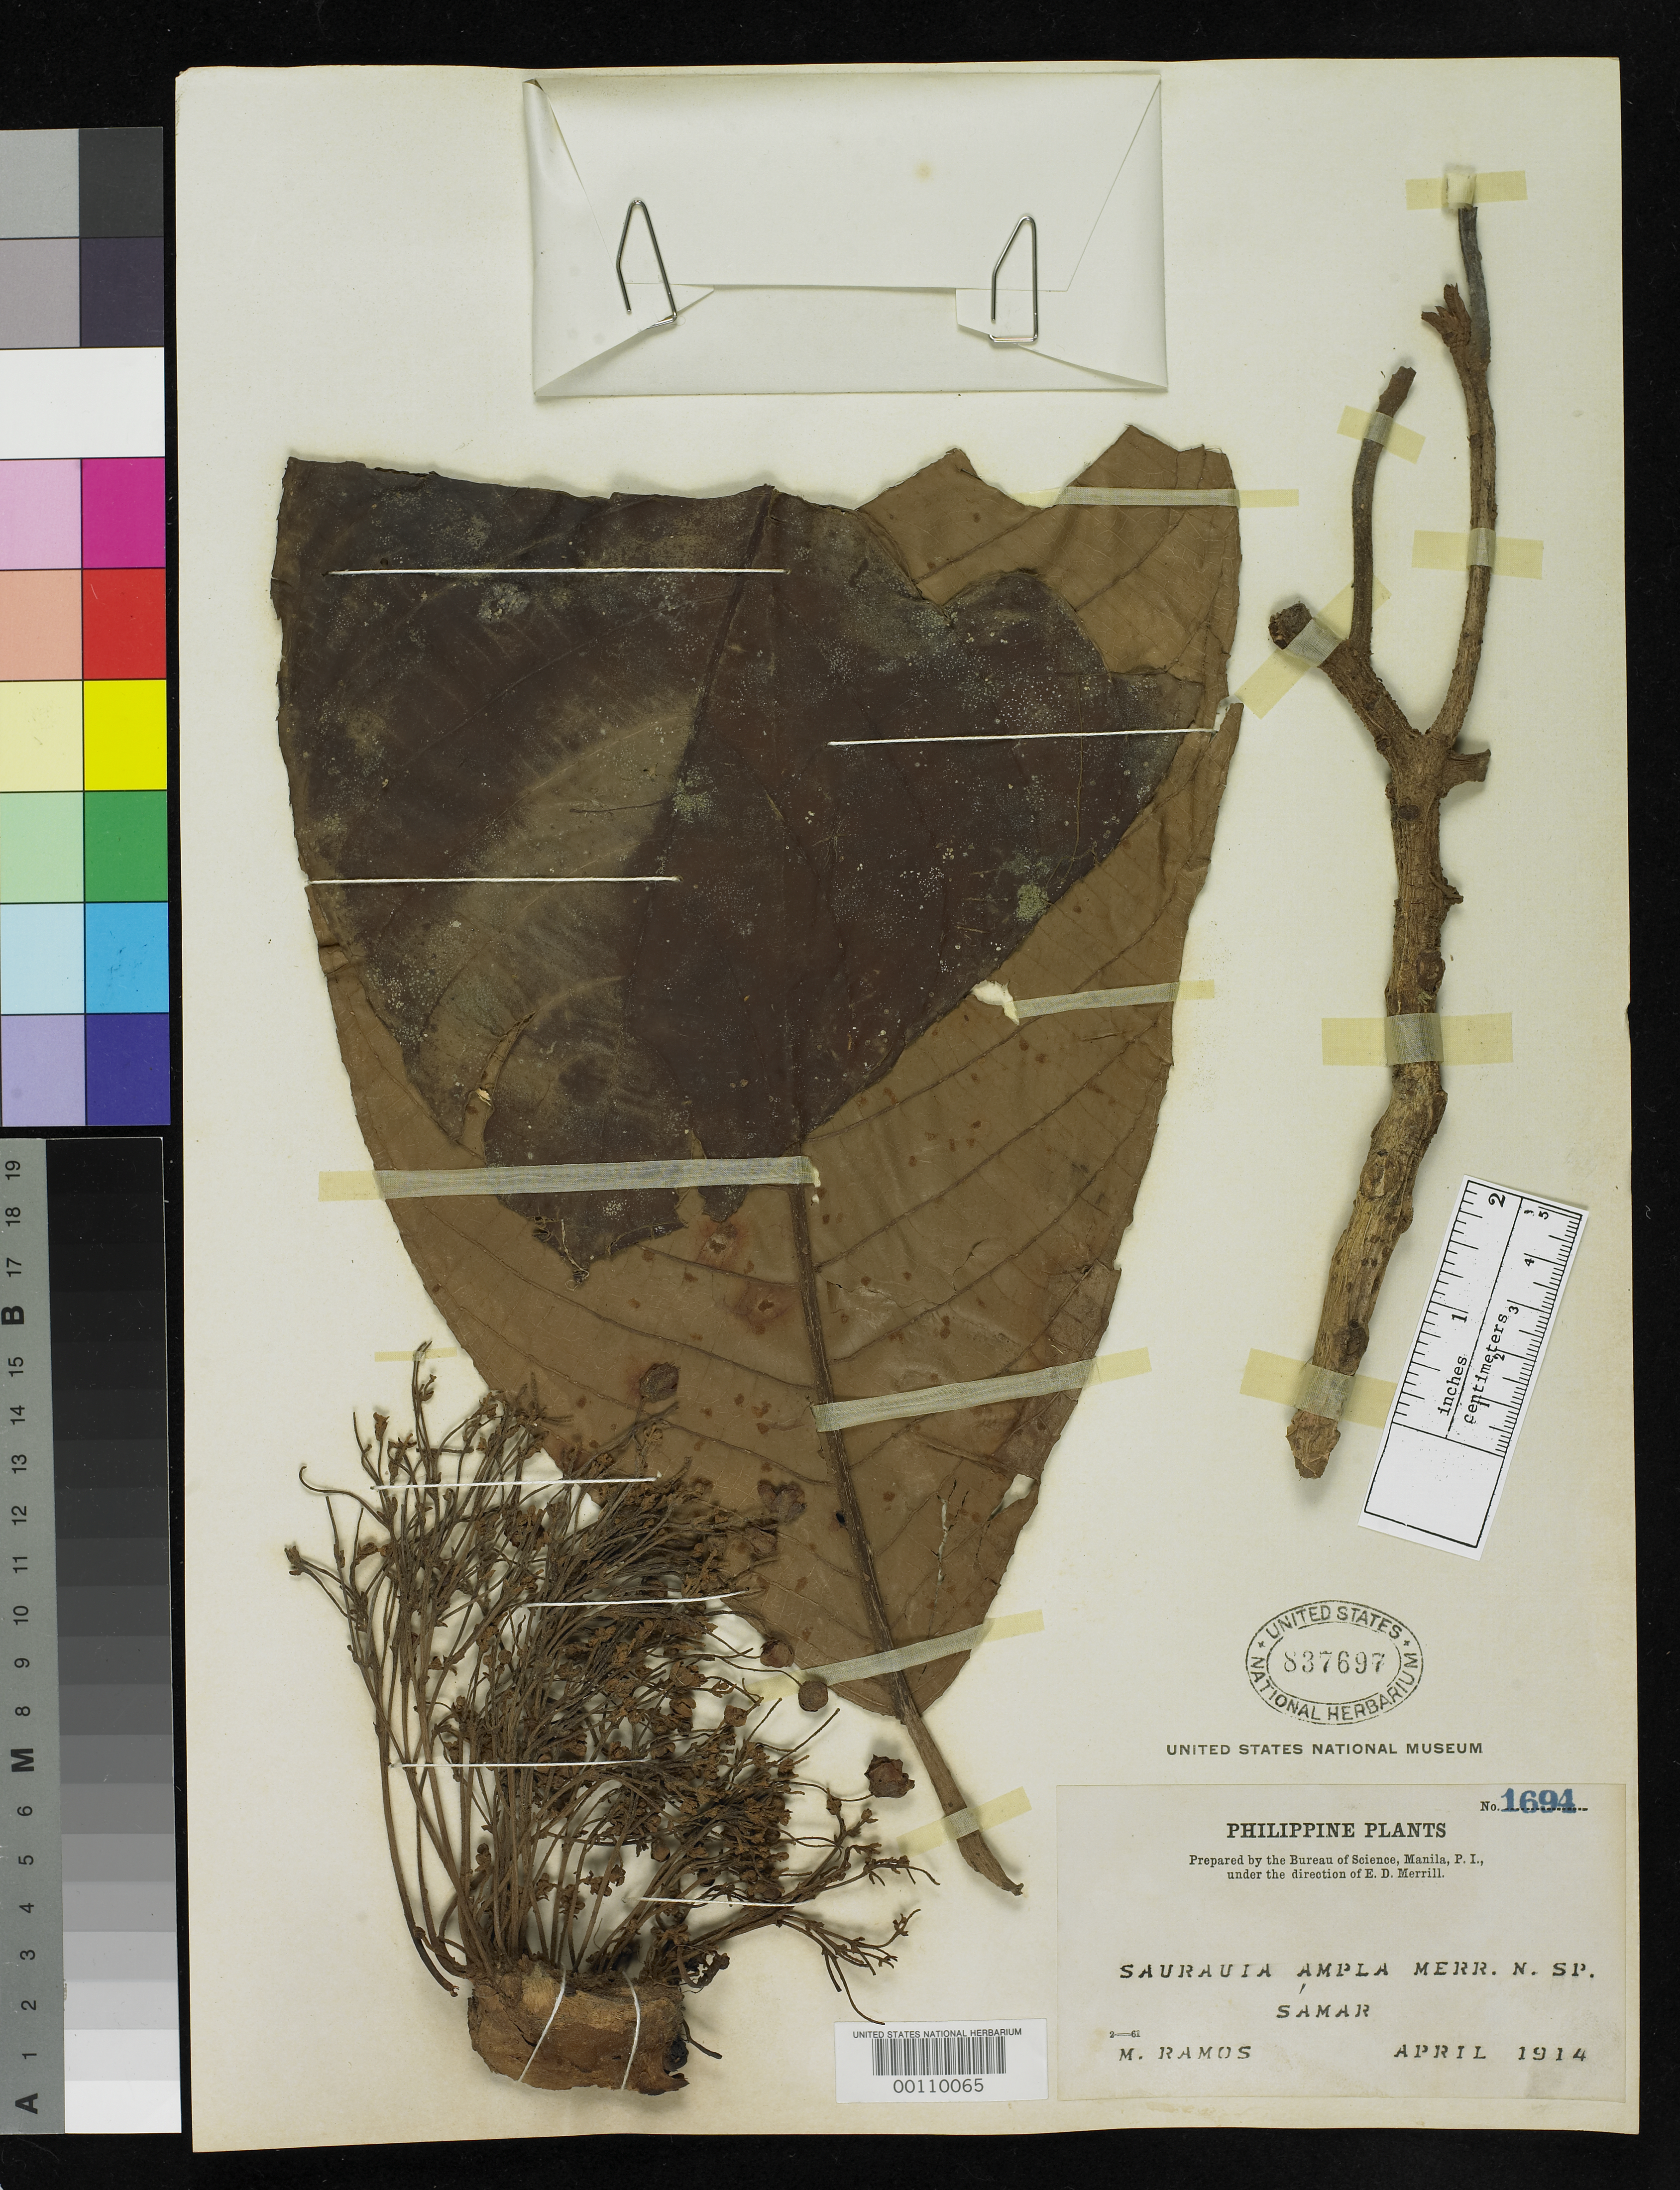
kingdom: Plantae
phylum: Tracheophyta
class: Magnoliopsida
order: Ericales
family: Actinidiaceae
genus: Saurauia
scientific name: Saurauia ampla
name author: Merr.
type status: Isotype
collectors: M. Ramos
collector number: Phil. Pl. 1694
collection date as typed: Apr 1914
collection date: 1914-04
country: Philippines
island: Samar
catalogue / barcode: US 837697